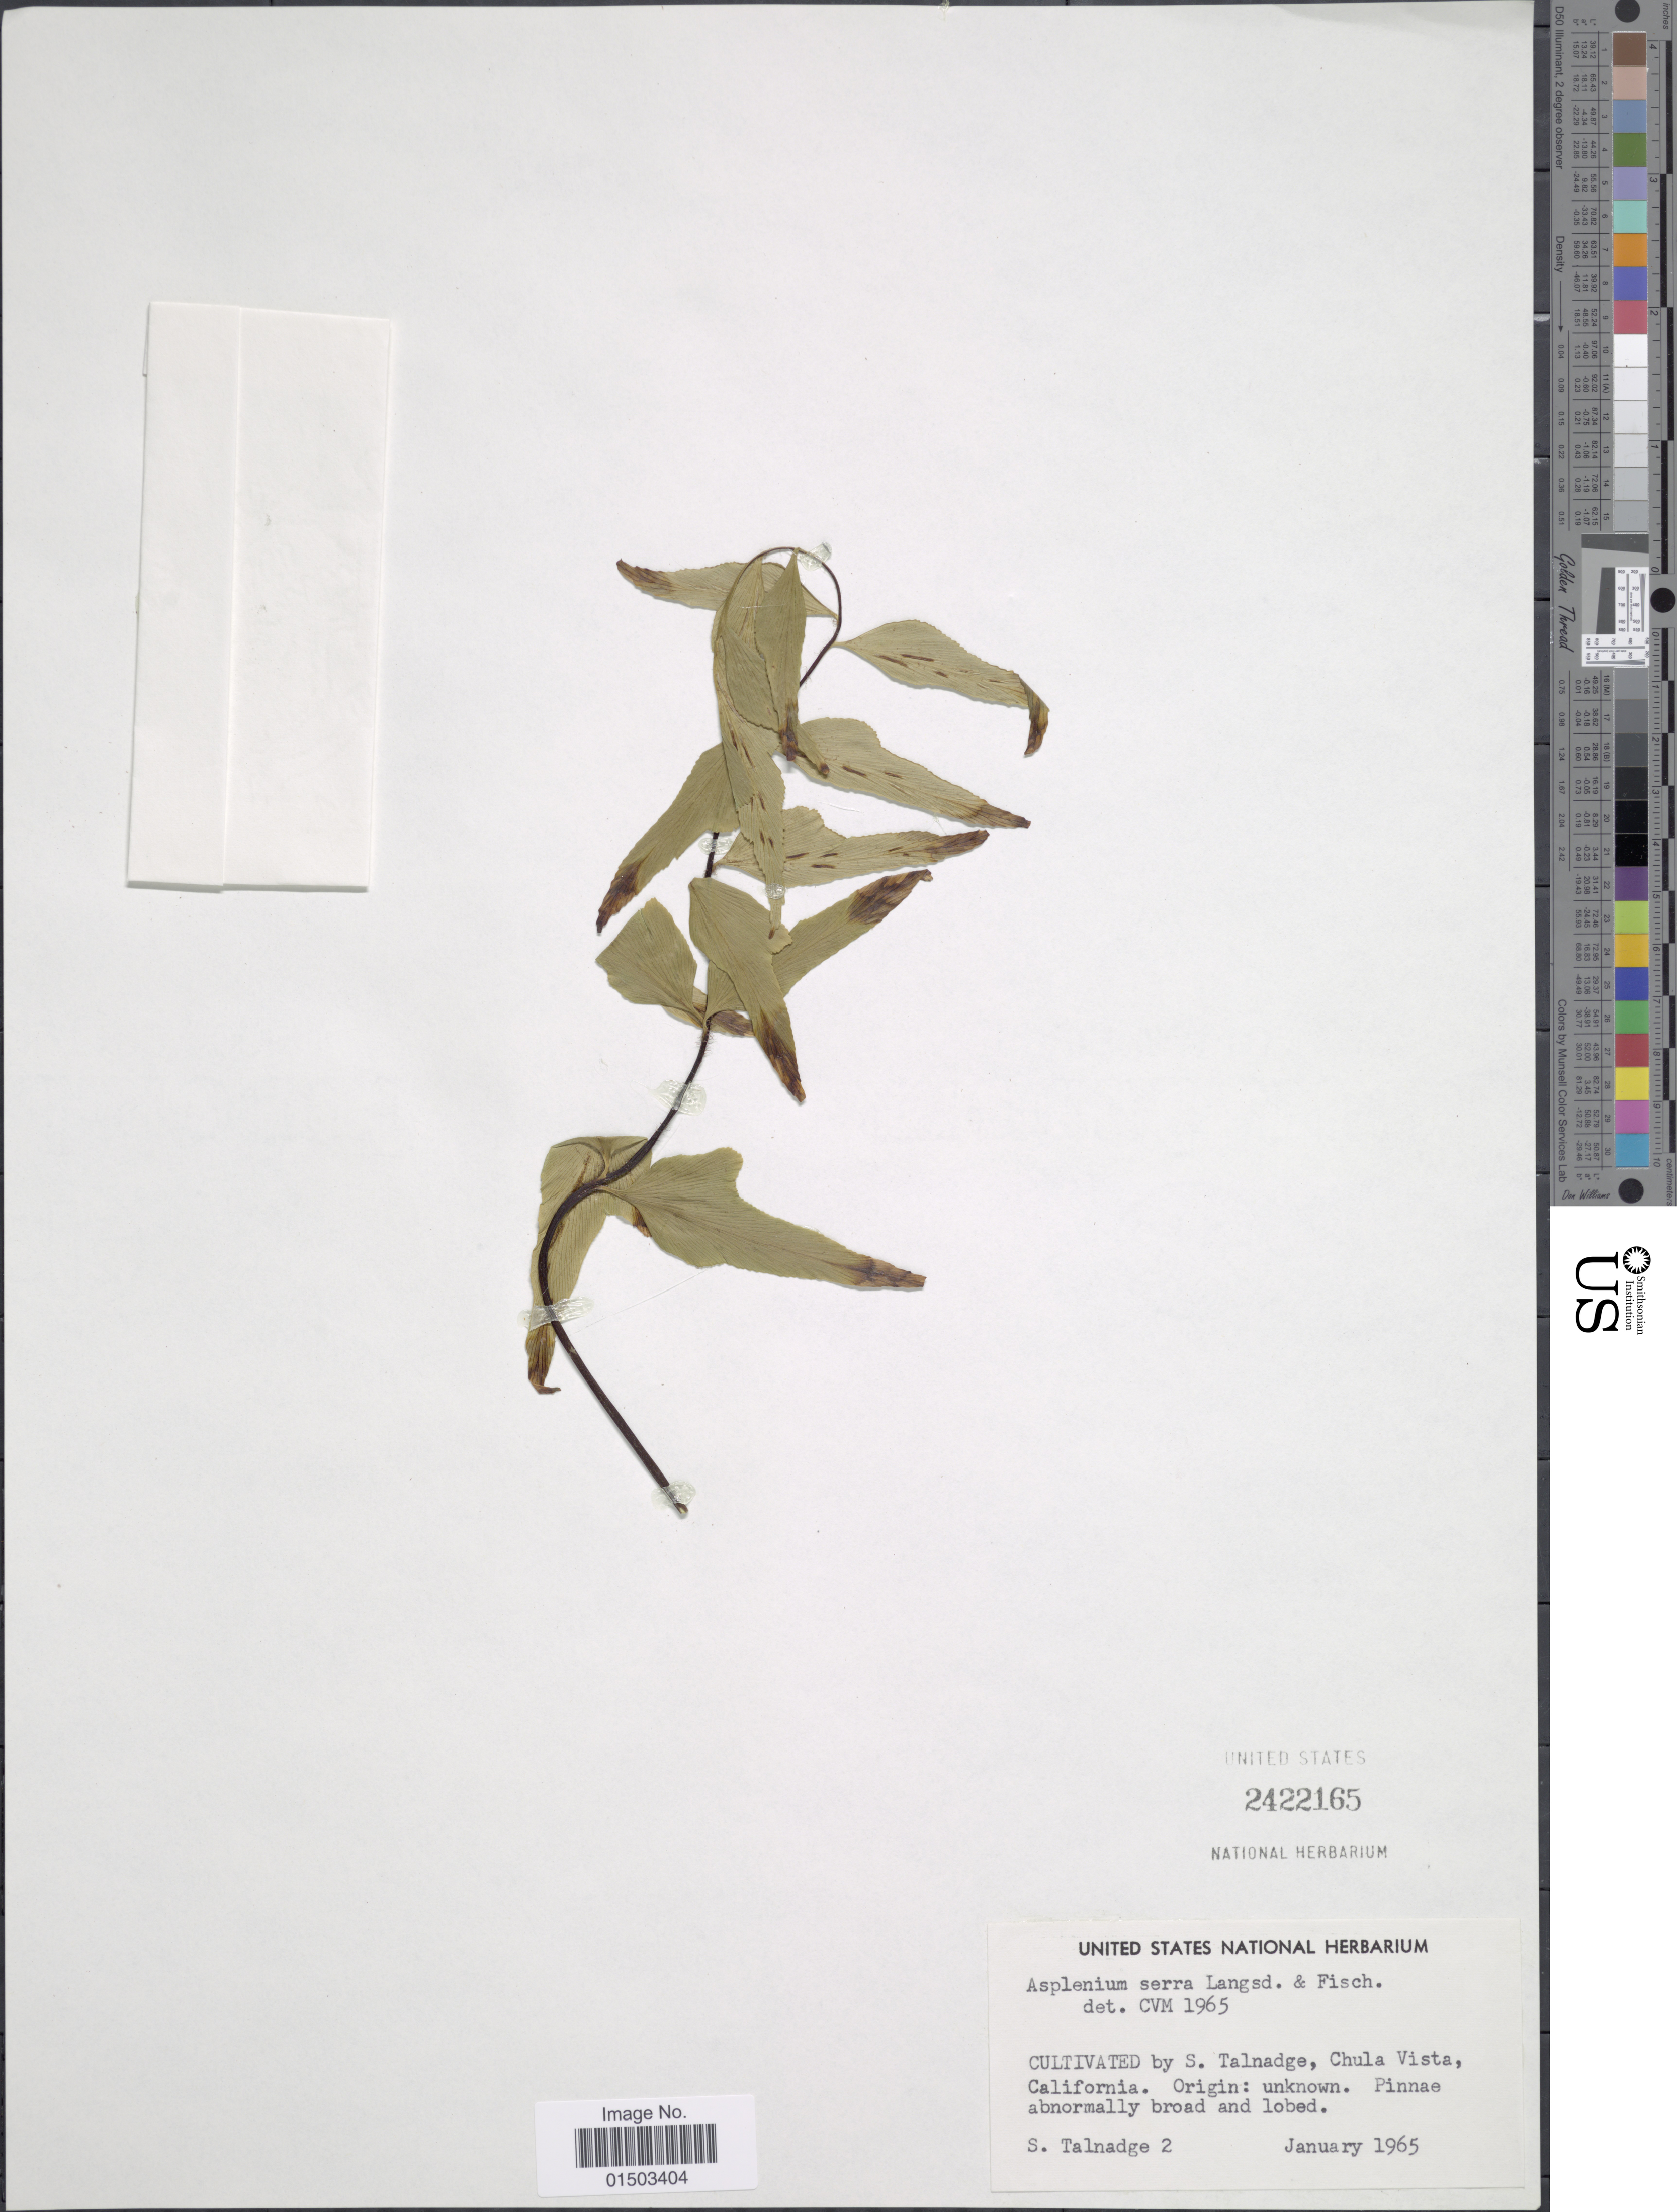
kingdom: Plantae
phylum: Tracheophyta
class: Polypodiopsida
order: Polypodiales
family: Aspleniaceae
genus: Asplenium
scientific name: Asplenium serra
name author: Langsd. & Fisch.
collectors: S. Talnadge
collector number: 2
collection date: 1965-01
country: United States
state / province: California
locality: Chula Vista, California.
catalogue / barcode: US 2422165